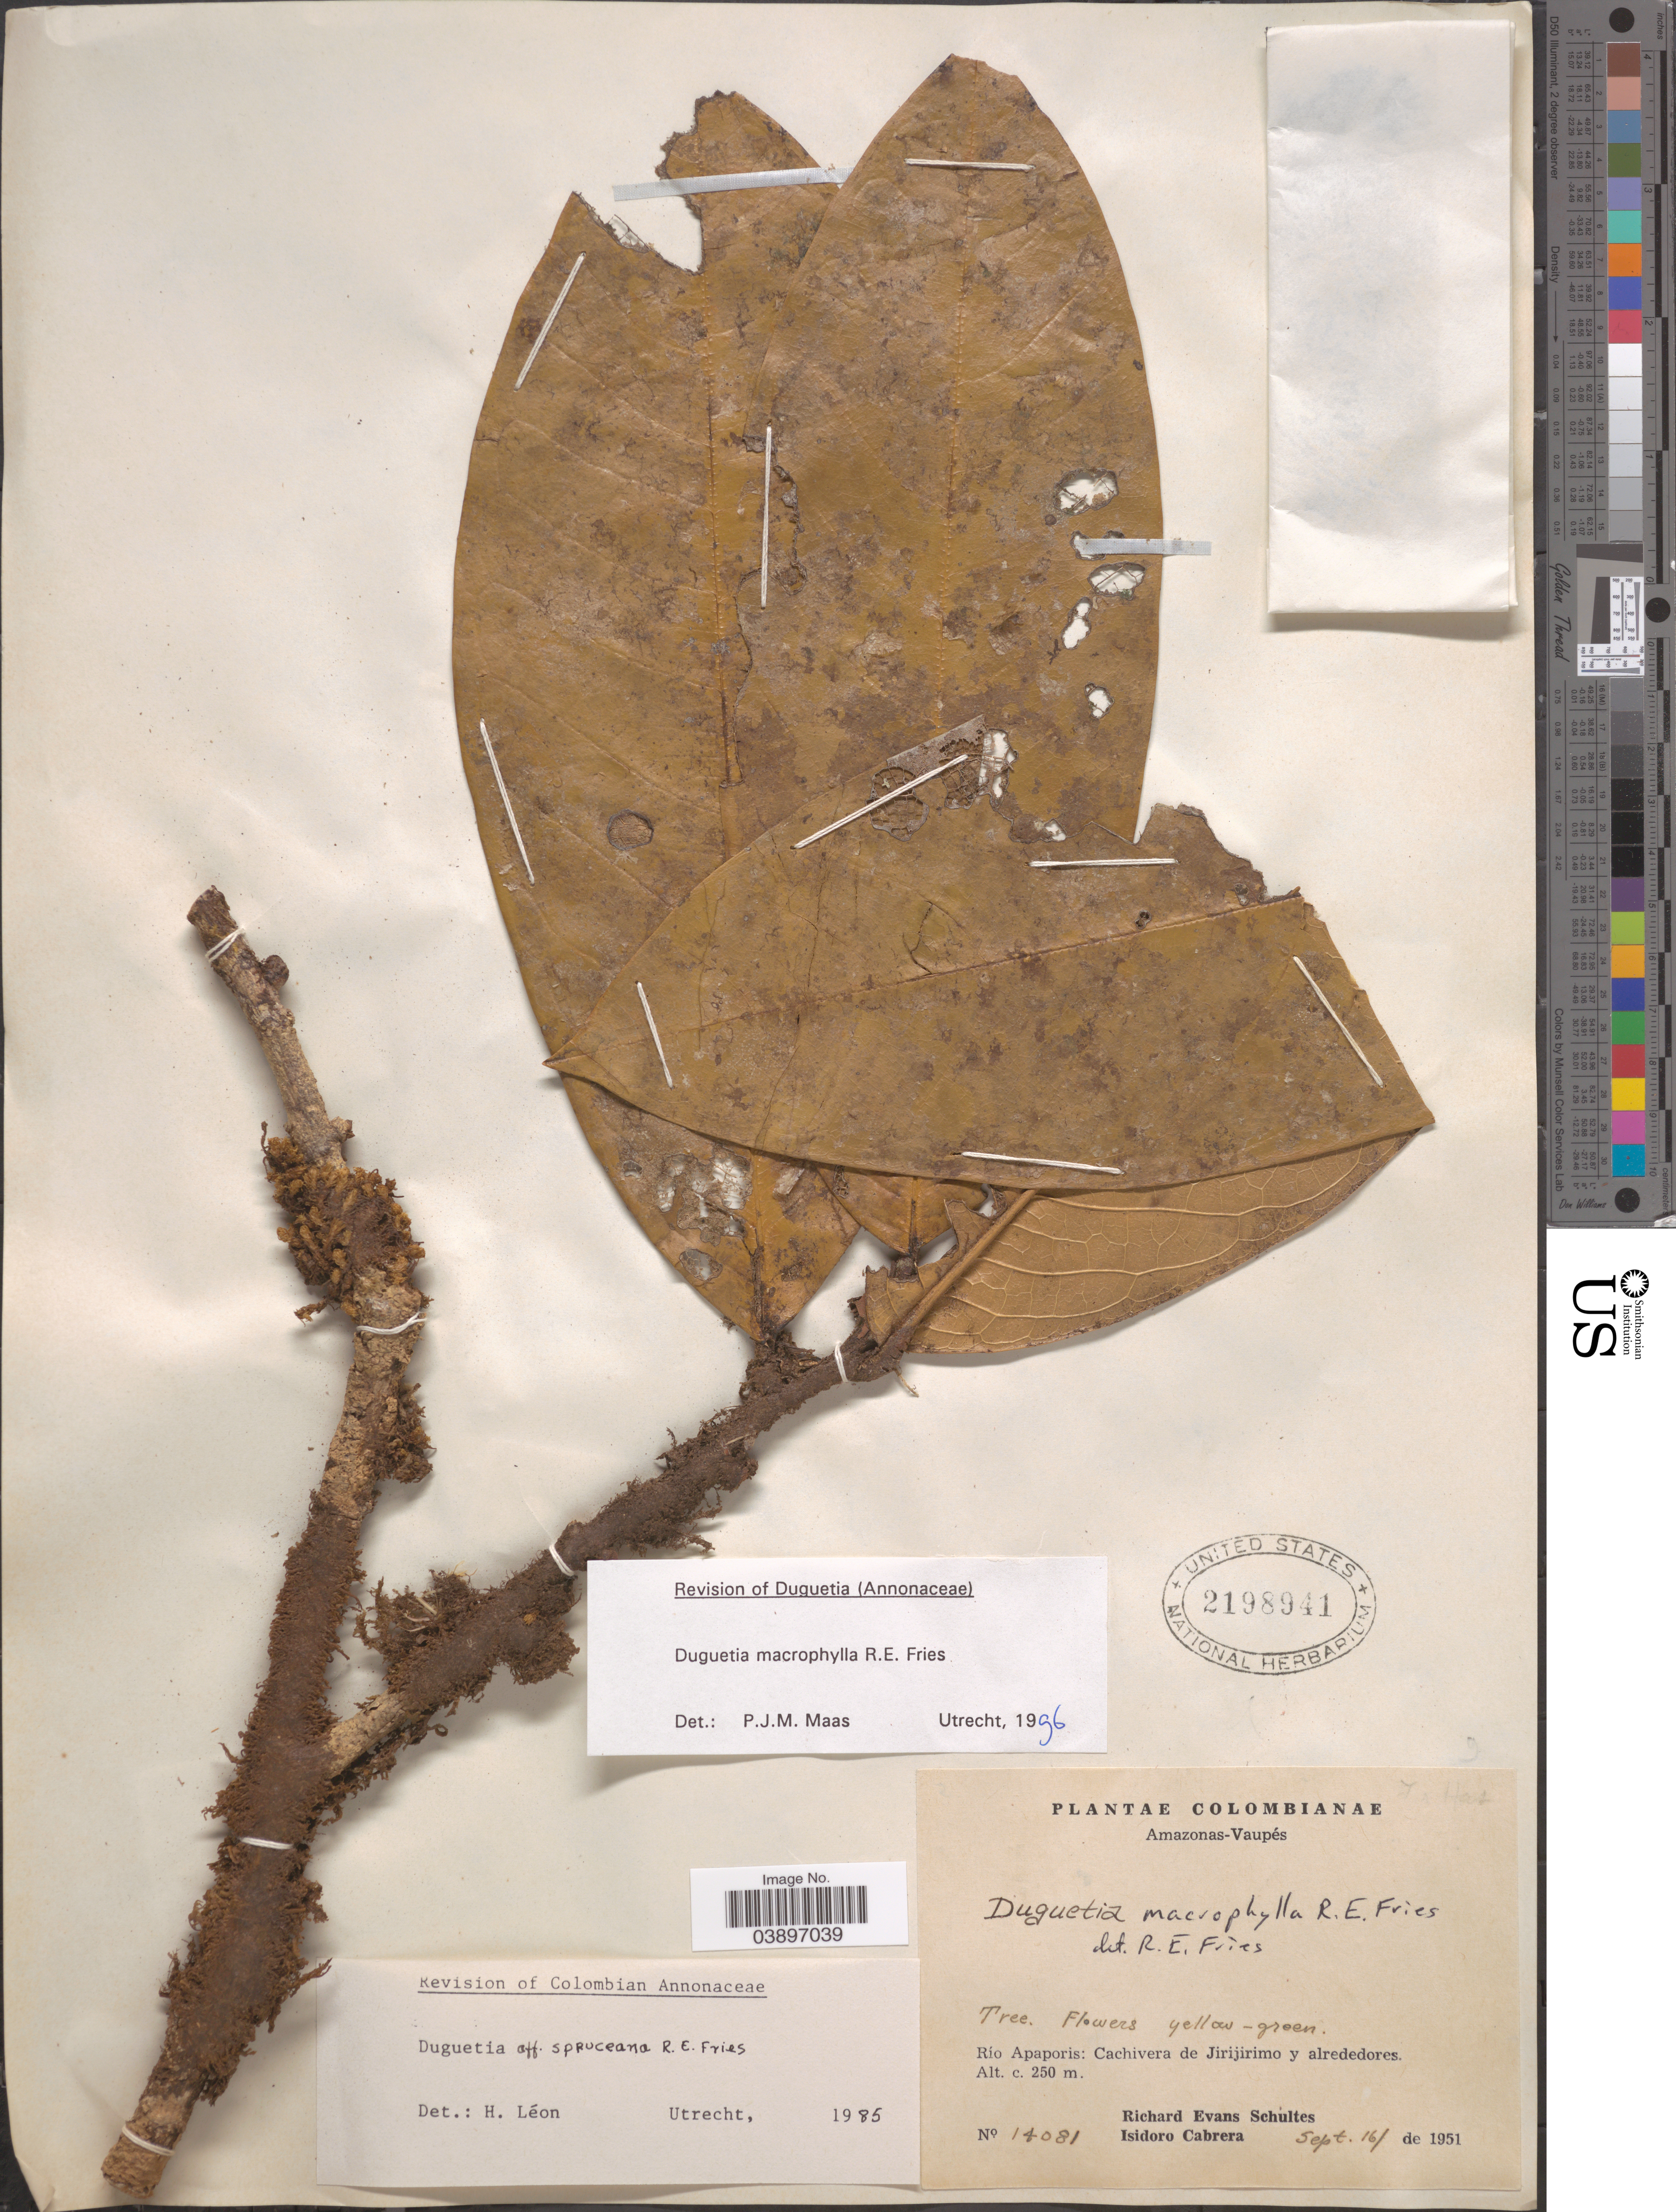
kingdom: Plantae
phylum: Tracheophyta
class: Magnoliopsida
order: Magnoliales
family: Annonaceae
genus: Duguetia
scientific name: Duguetia macrophylla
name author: R.E. Fr.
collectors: R. E. Schultes & I. Cabrera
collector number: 14081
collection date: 1951-09-16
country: Colombia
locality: Amazonas-Vaupés. Río Apaporis: Cachivera de Jirijirimo y alrededores.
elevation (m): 250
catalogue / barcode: US 2198941